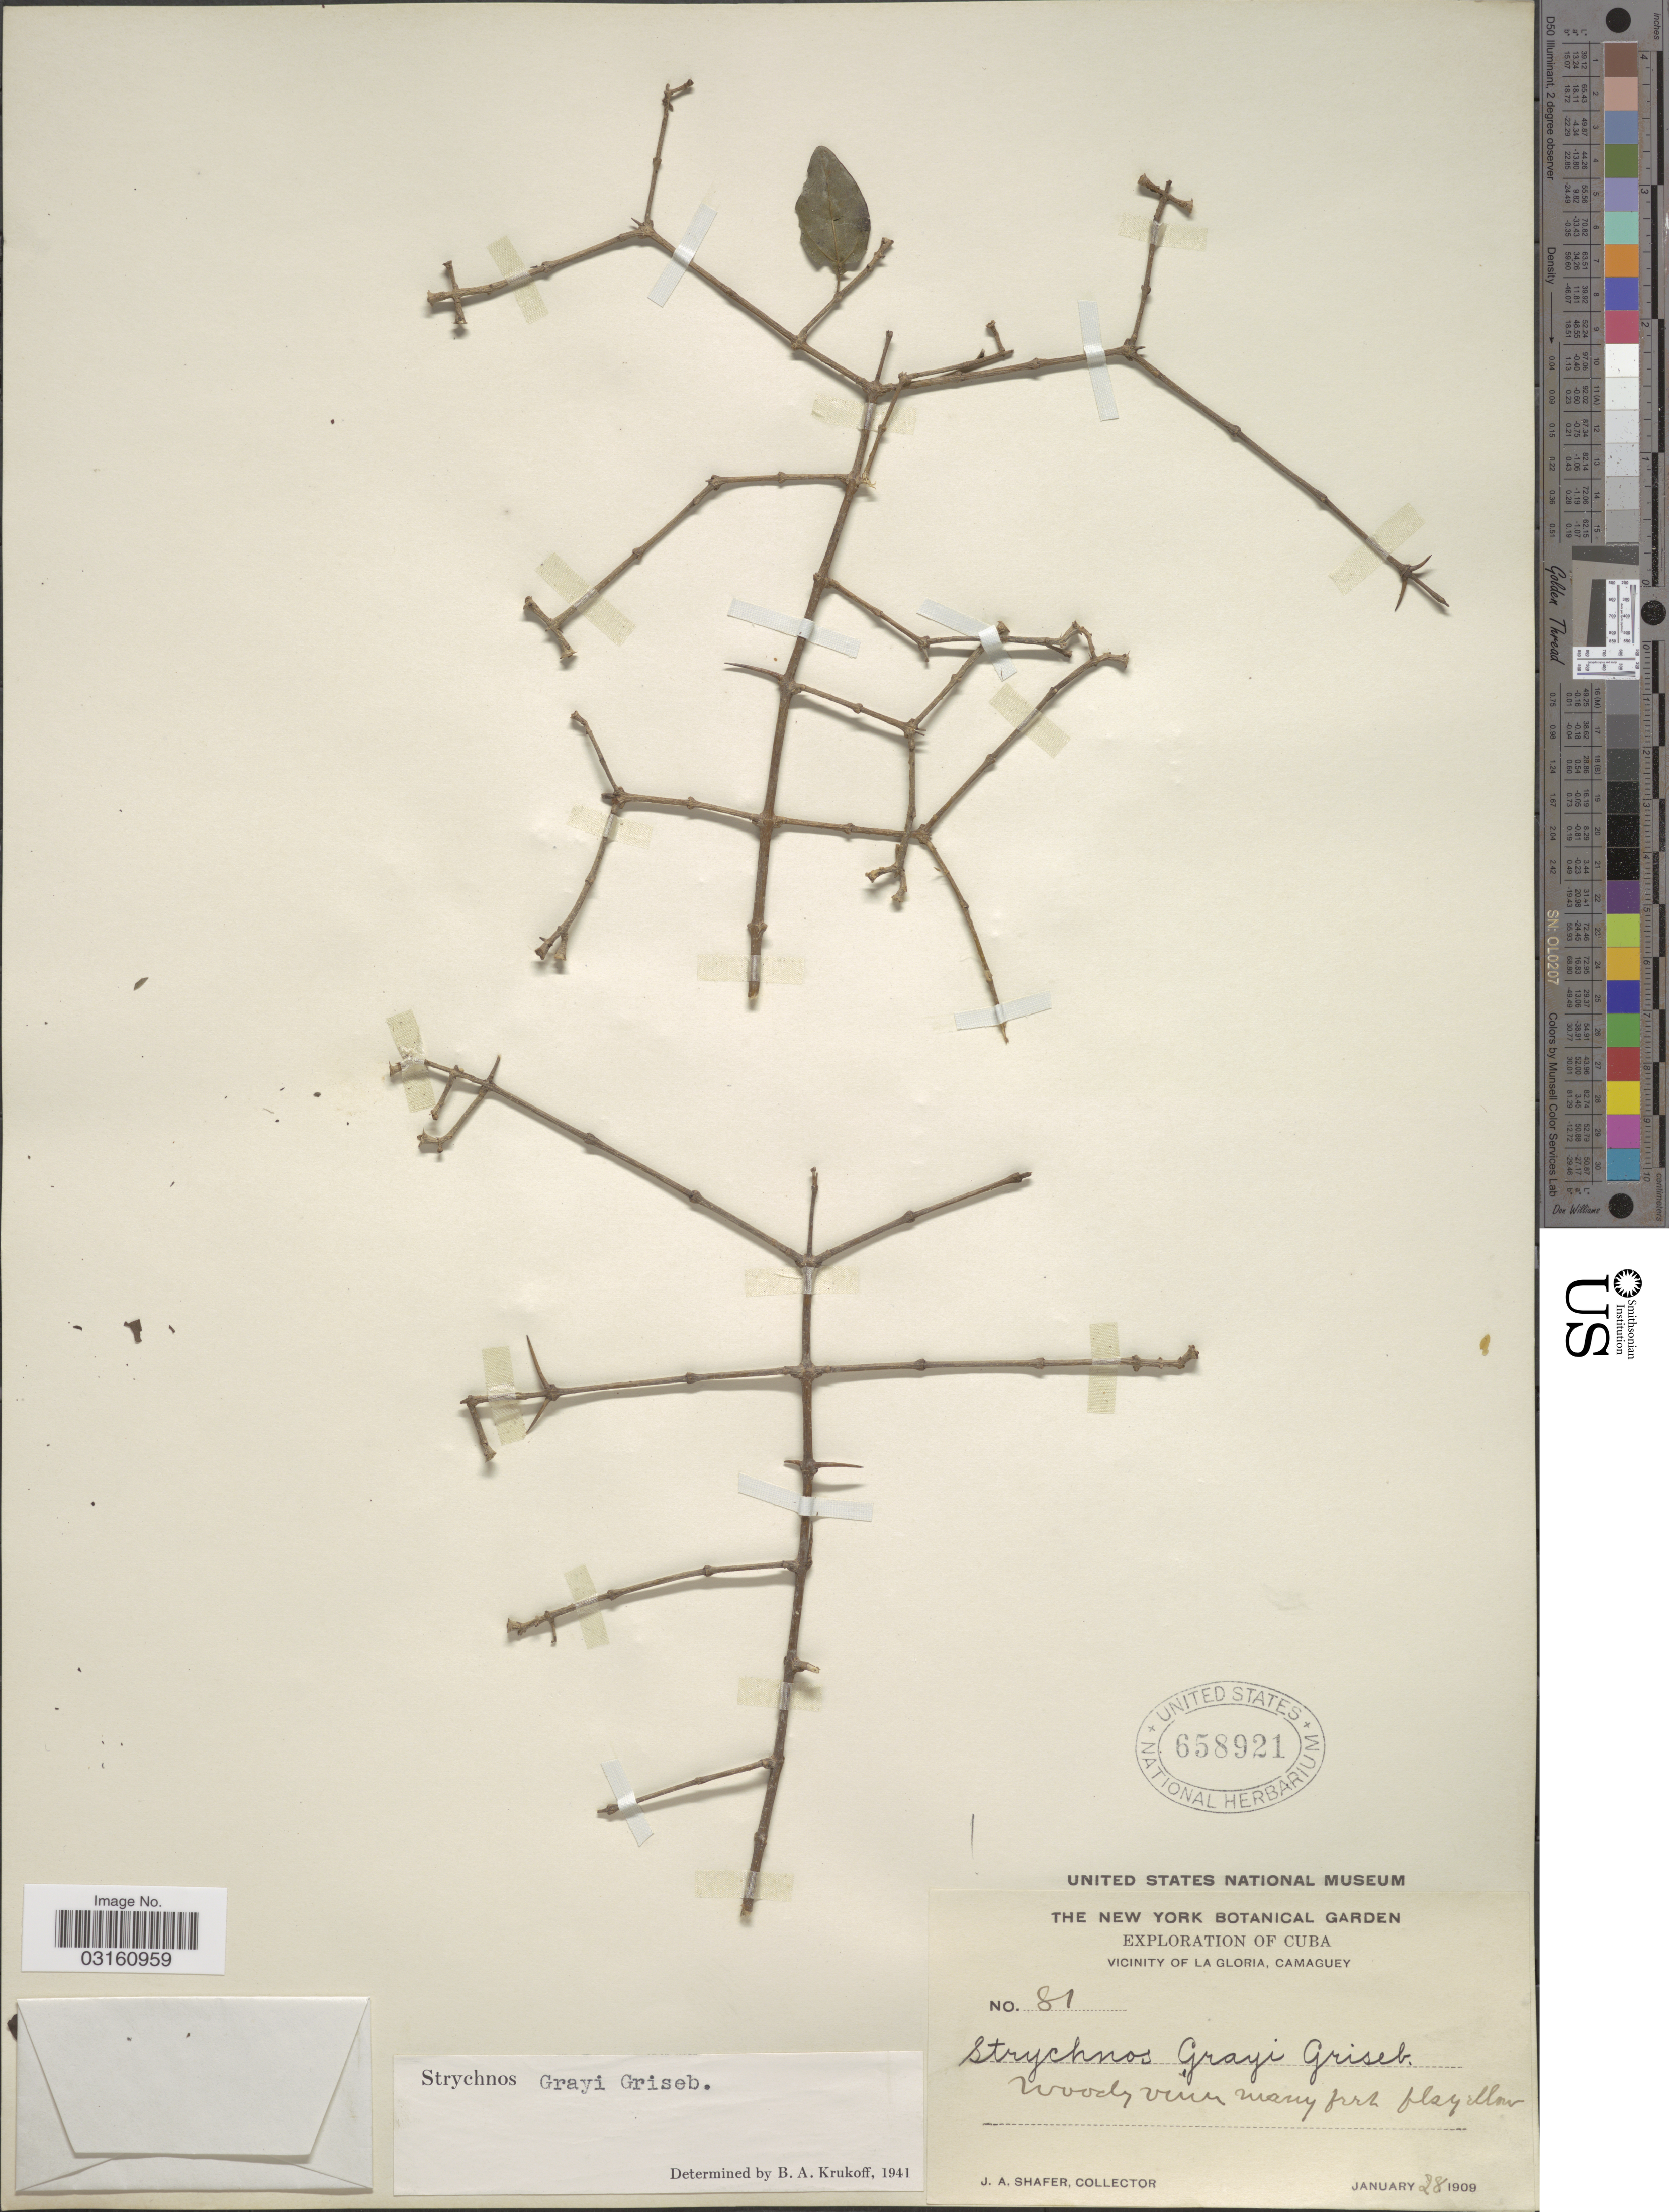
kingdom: Plantae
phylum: Tracheophyta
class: Magnoliopsida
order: Gentianales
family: Loganiaceae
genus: Strychnos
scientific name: Strychnos grayi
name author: Griseb.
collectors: J. A. Shafer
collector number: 81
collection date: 1909-01-28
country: Cuba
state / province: Camagüey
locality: Vicinity of La Gloria.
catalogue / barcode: US 658921